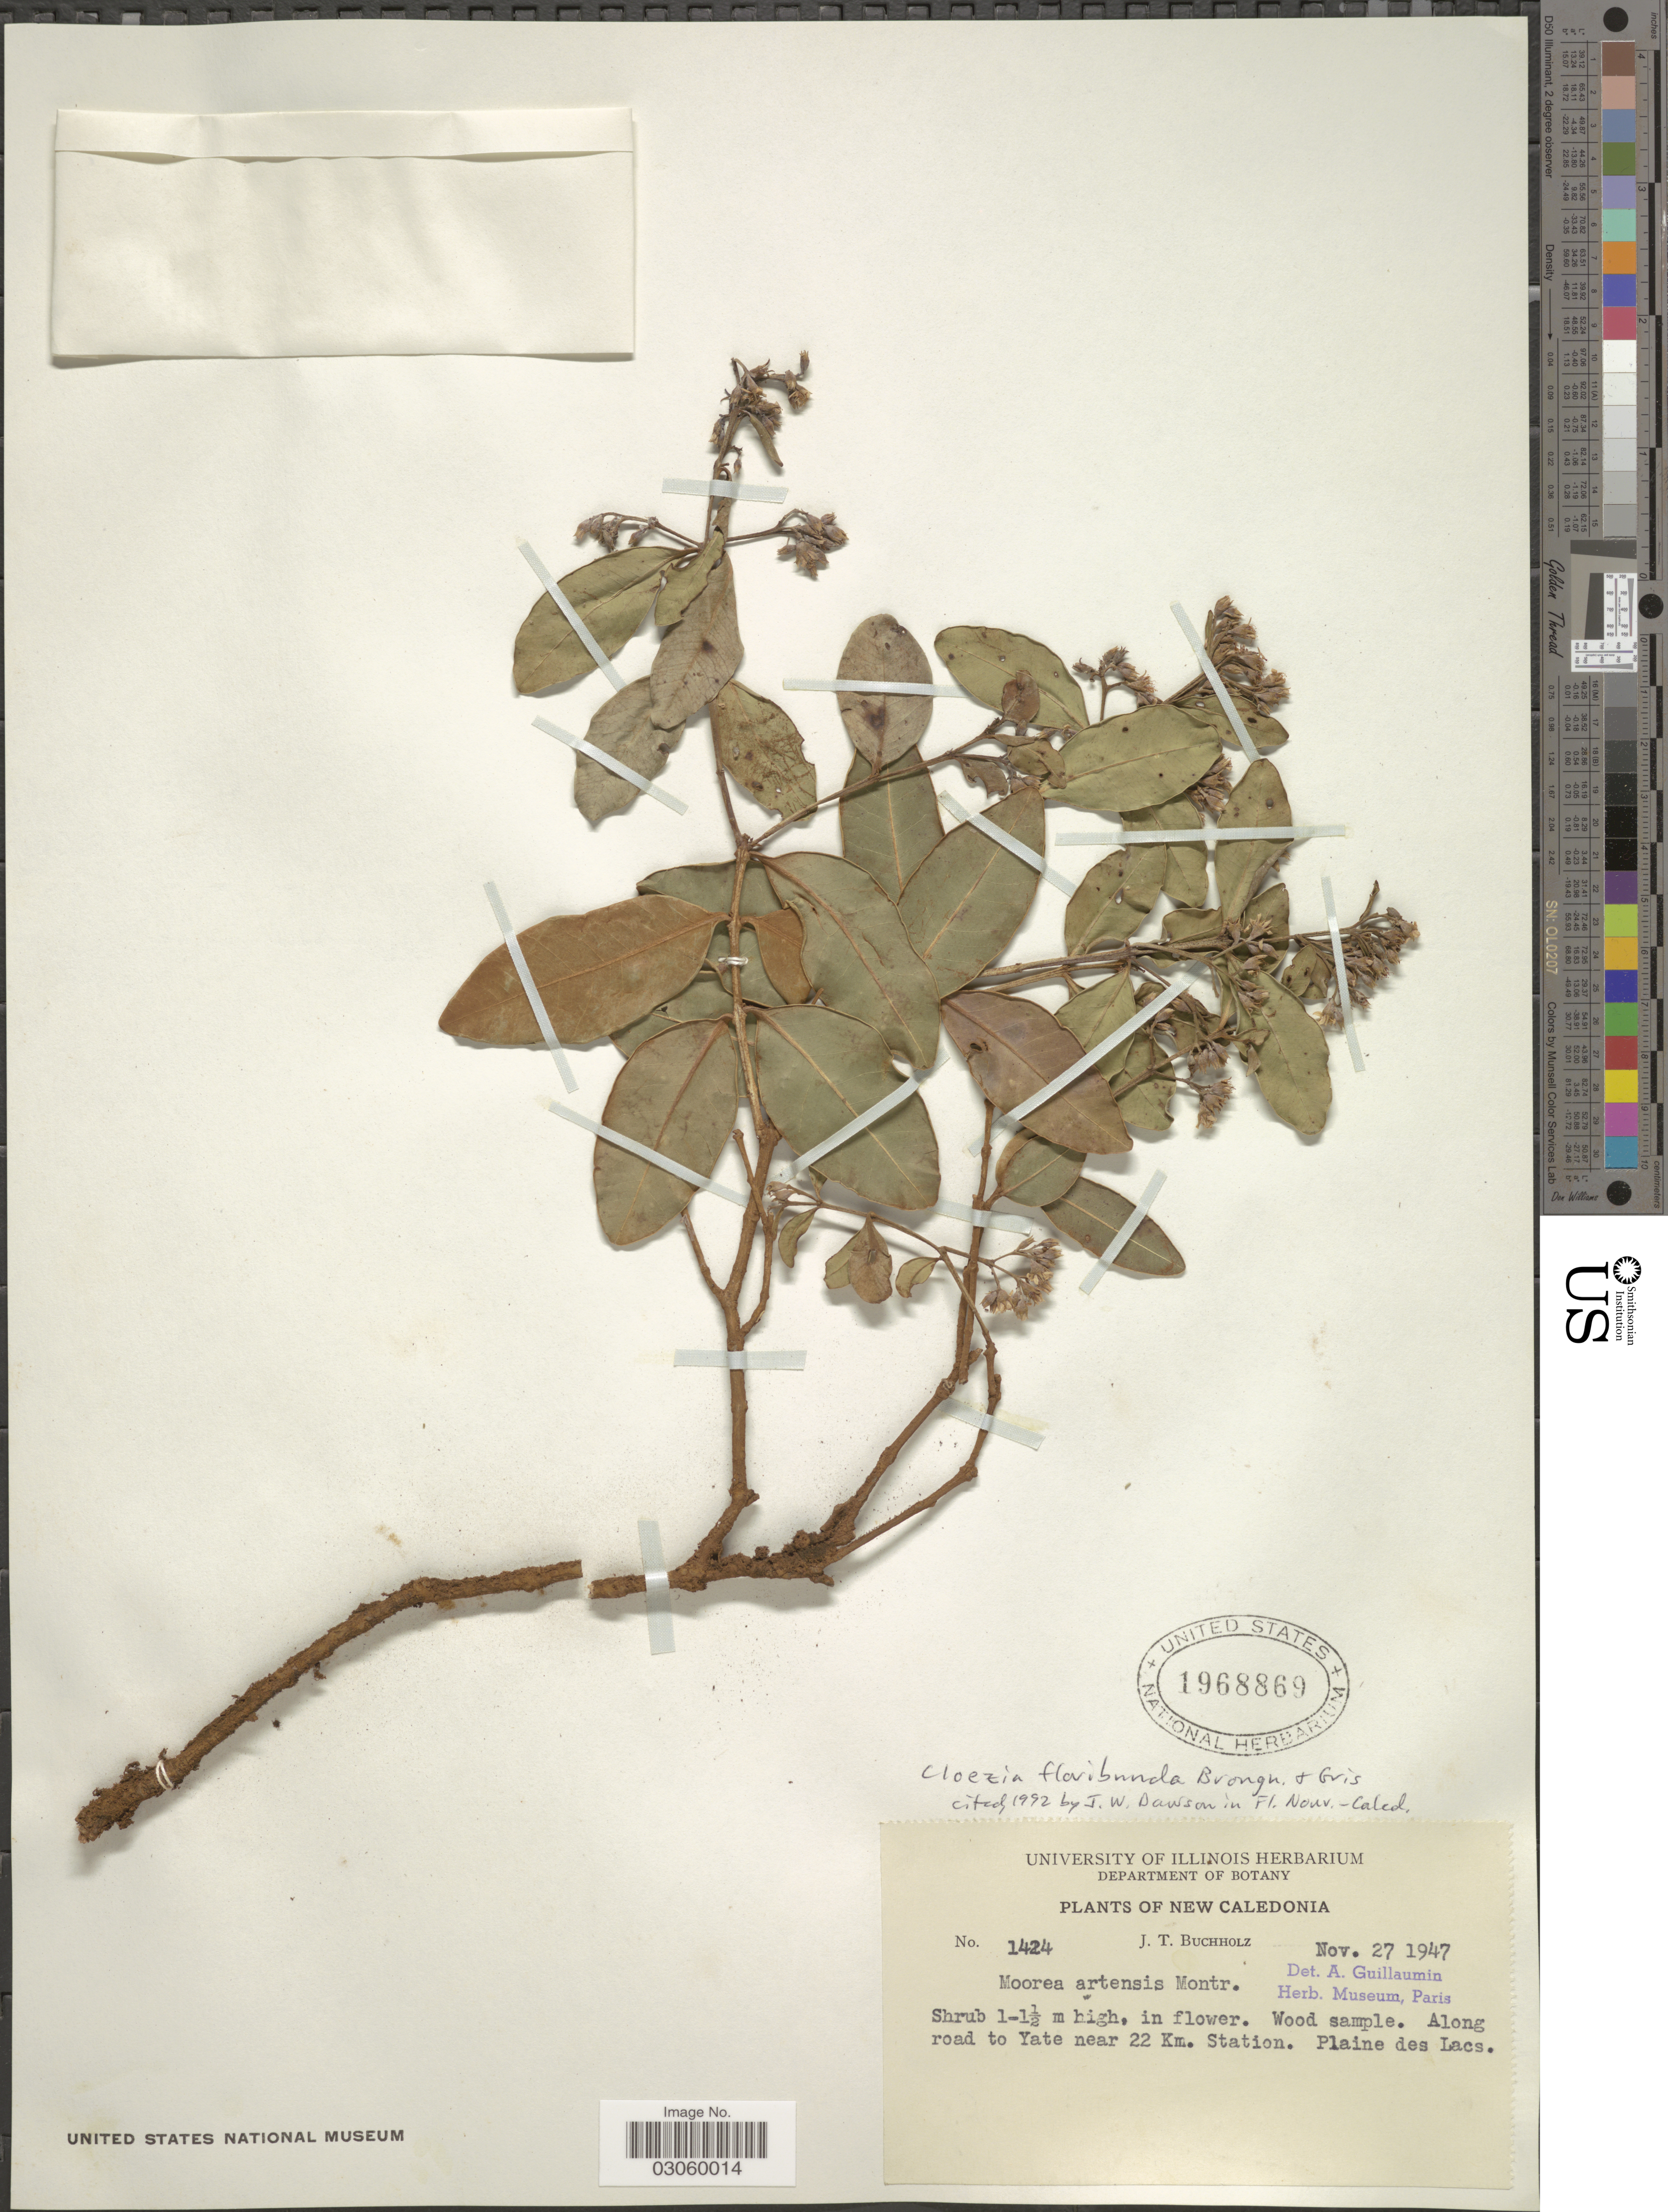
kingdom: Plantae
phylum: Tracheophyta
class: Magnoliopsida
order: Myrtales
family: Myrtaceae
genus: Cloezia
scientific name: Cloezia floribunda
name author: Brongn. & Gris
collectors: J. T. Buchholz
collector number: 1424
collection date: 1947-11-27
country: New Caledonia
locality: Along road to Yate near 22 Km. Station. Plaine des Lacs.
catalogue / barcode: US 1968869